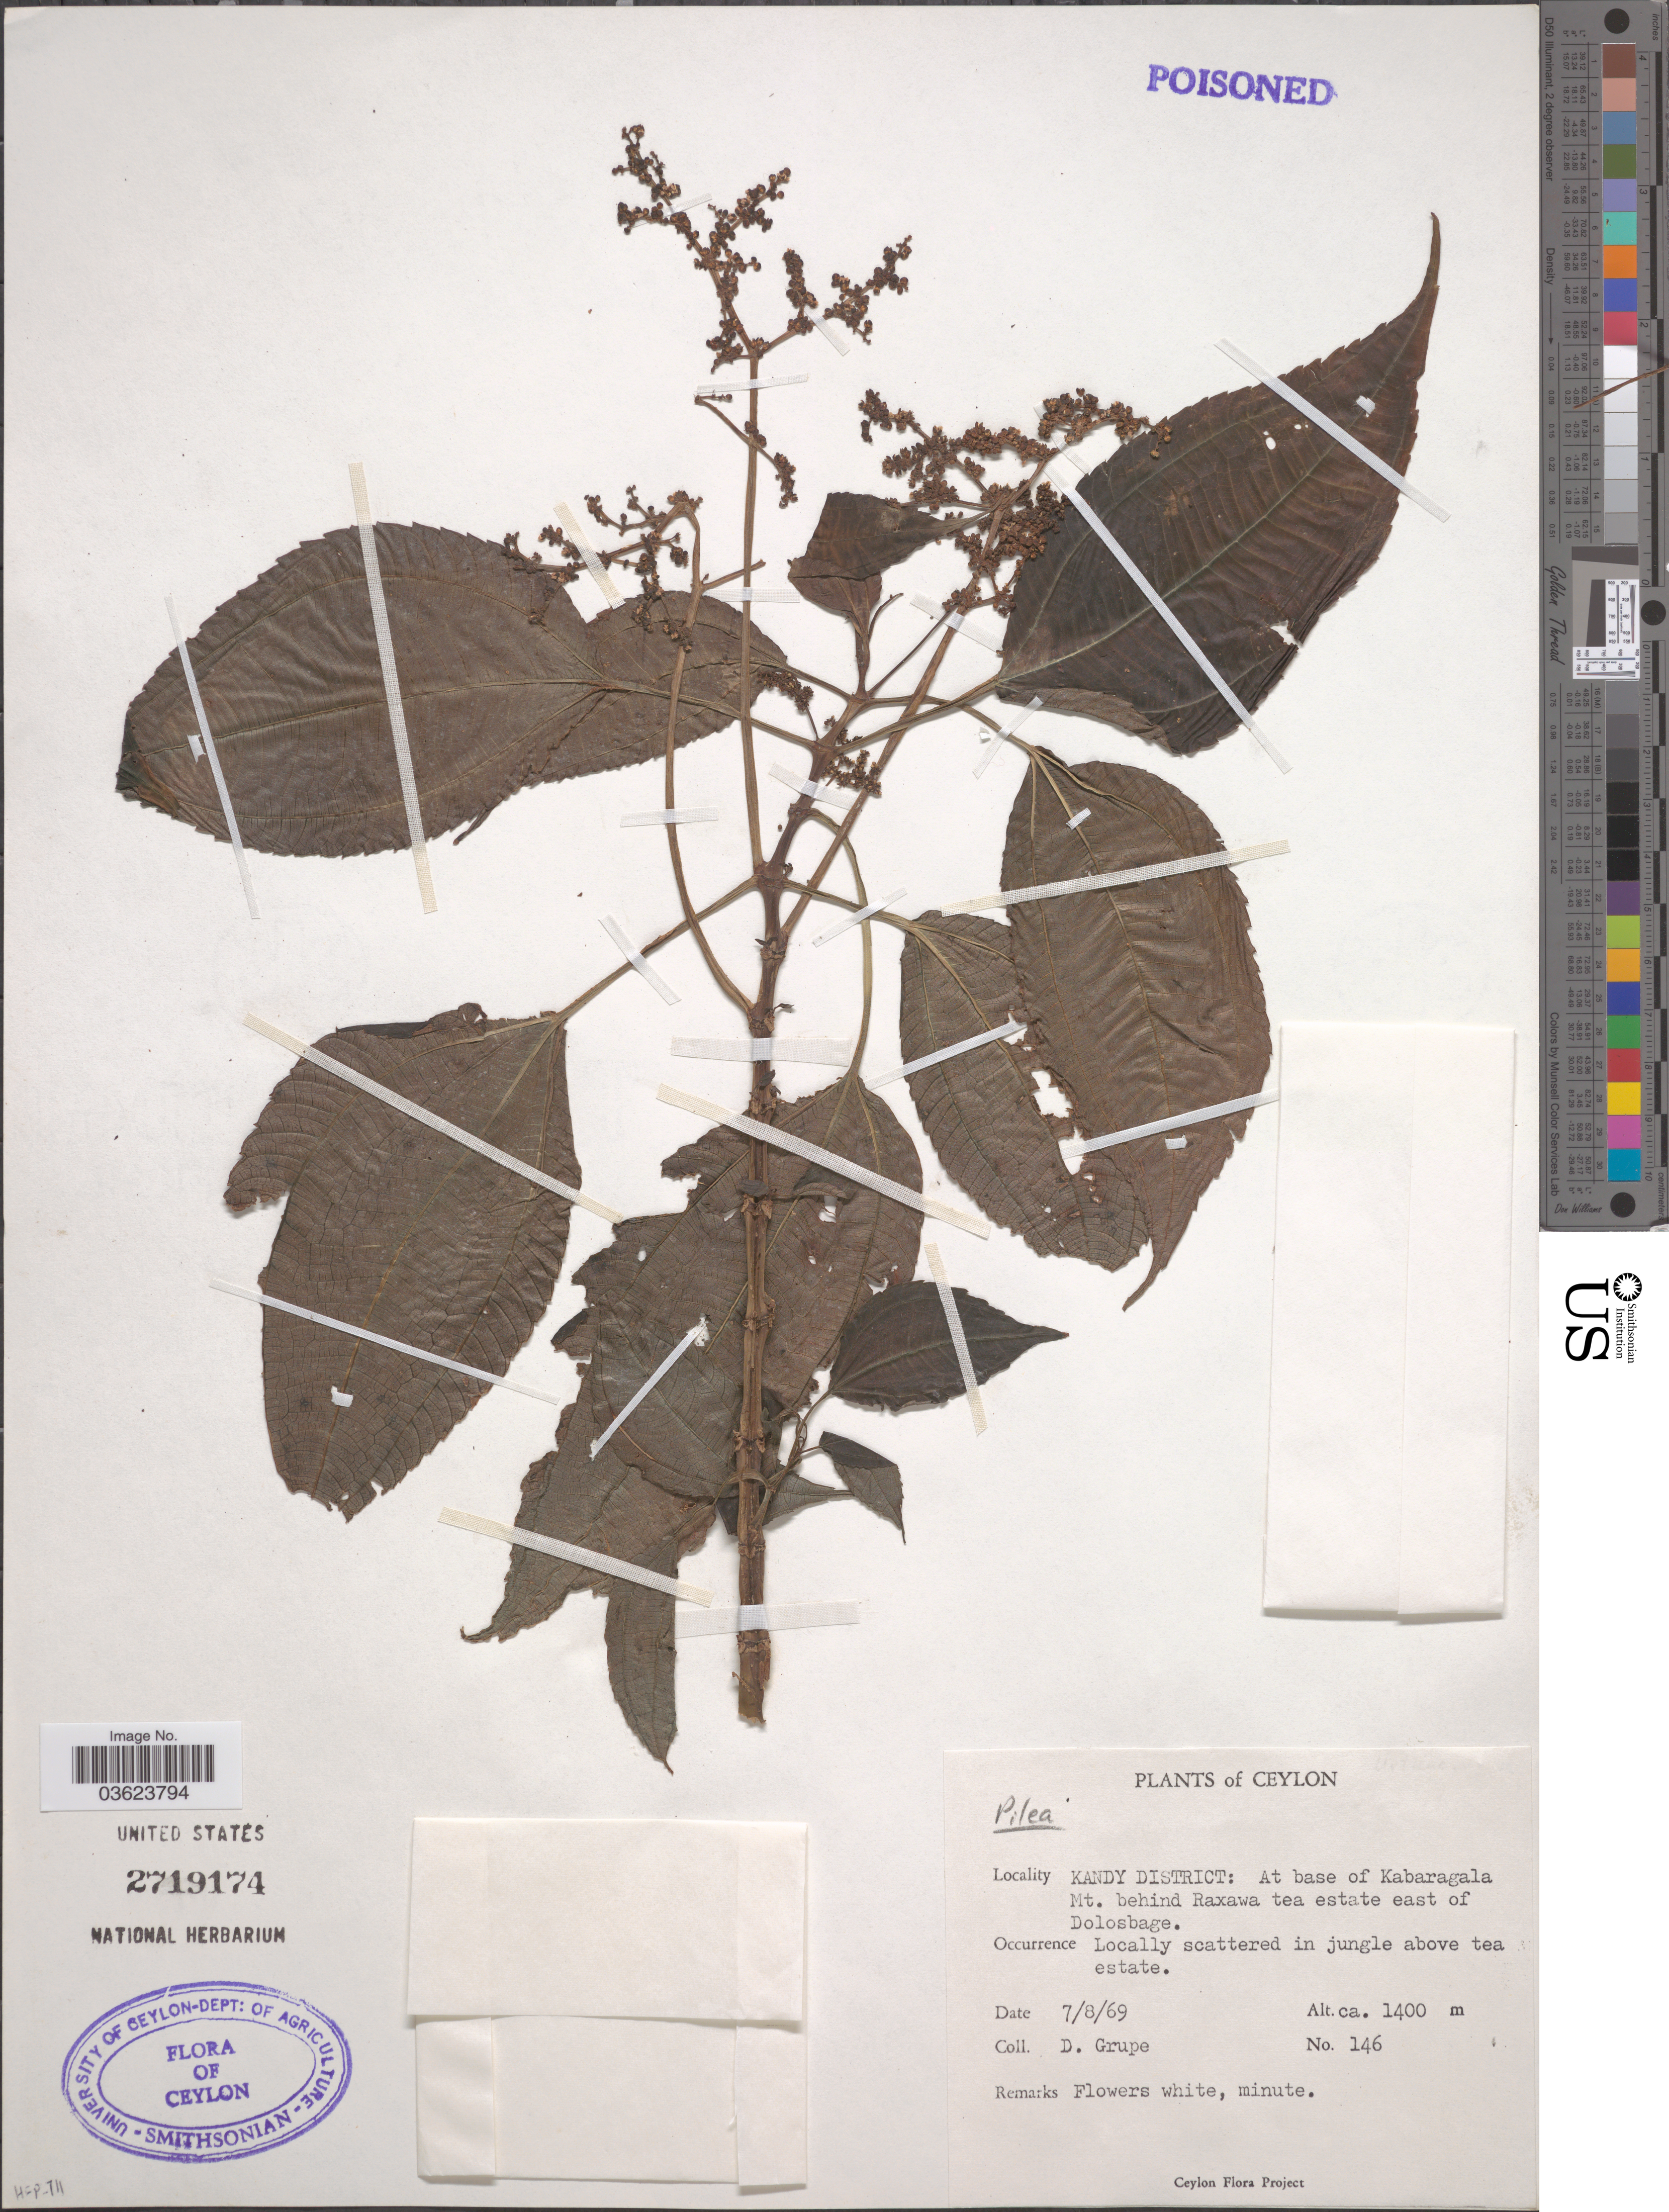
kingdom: Plantae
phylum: Tracheophyta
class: Magnoliopsida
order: Rosales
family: Urticaceae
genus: Pilea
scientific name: Pilea sp.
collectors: D. Grupe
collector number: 146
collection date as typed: Transcribed d/m/y: 7/8/69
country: Sri Lanka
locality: Ceylon. Kandy District: At base of Kabaragala Mt. behind Raxawa tea estate east of Dolosbage.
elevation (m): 1400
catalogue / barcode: US 2719174